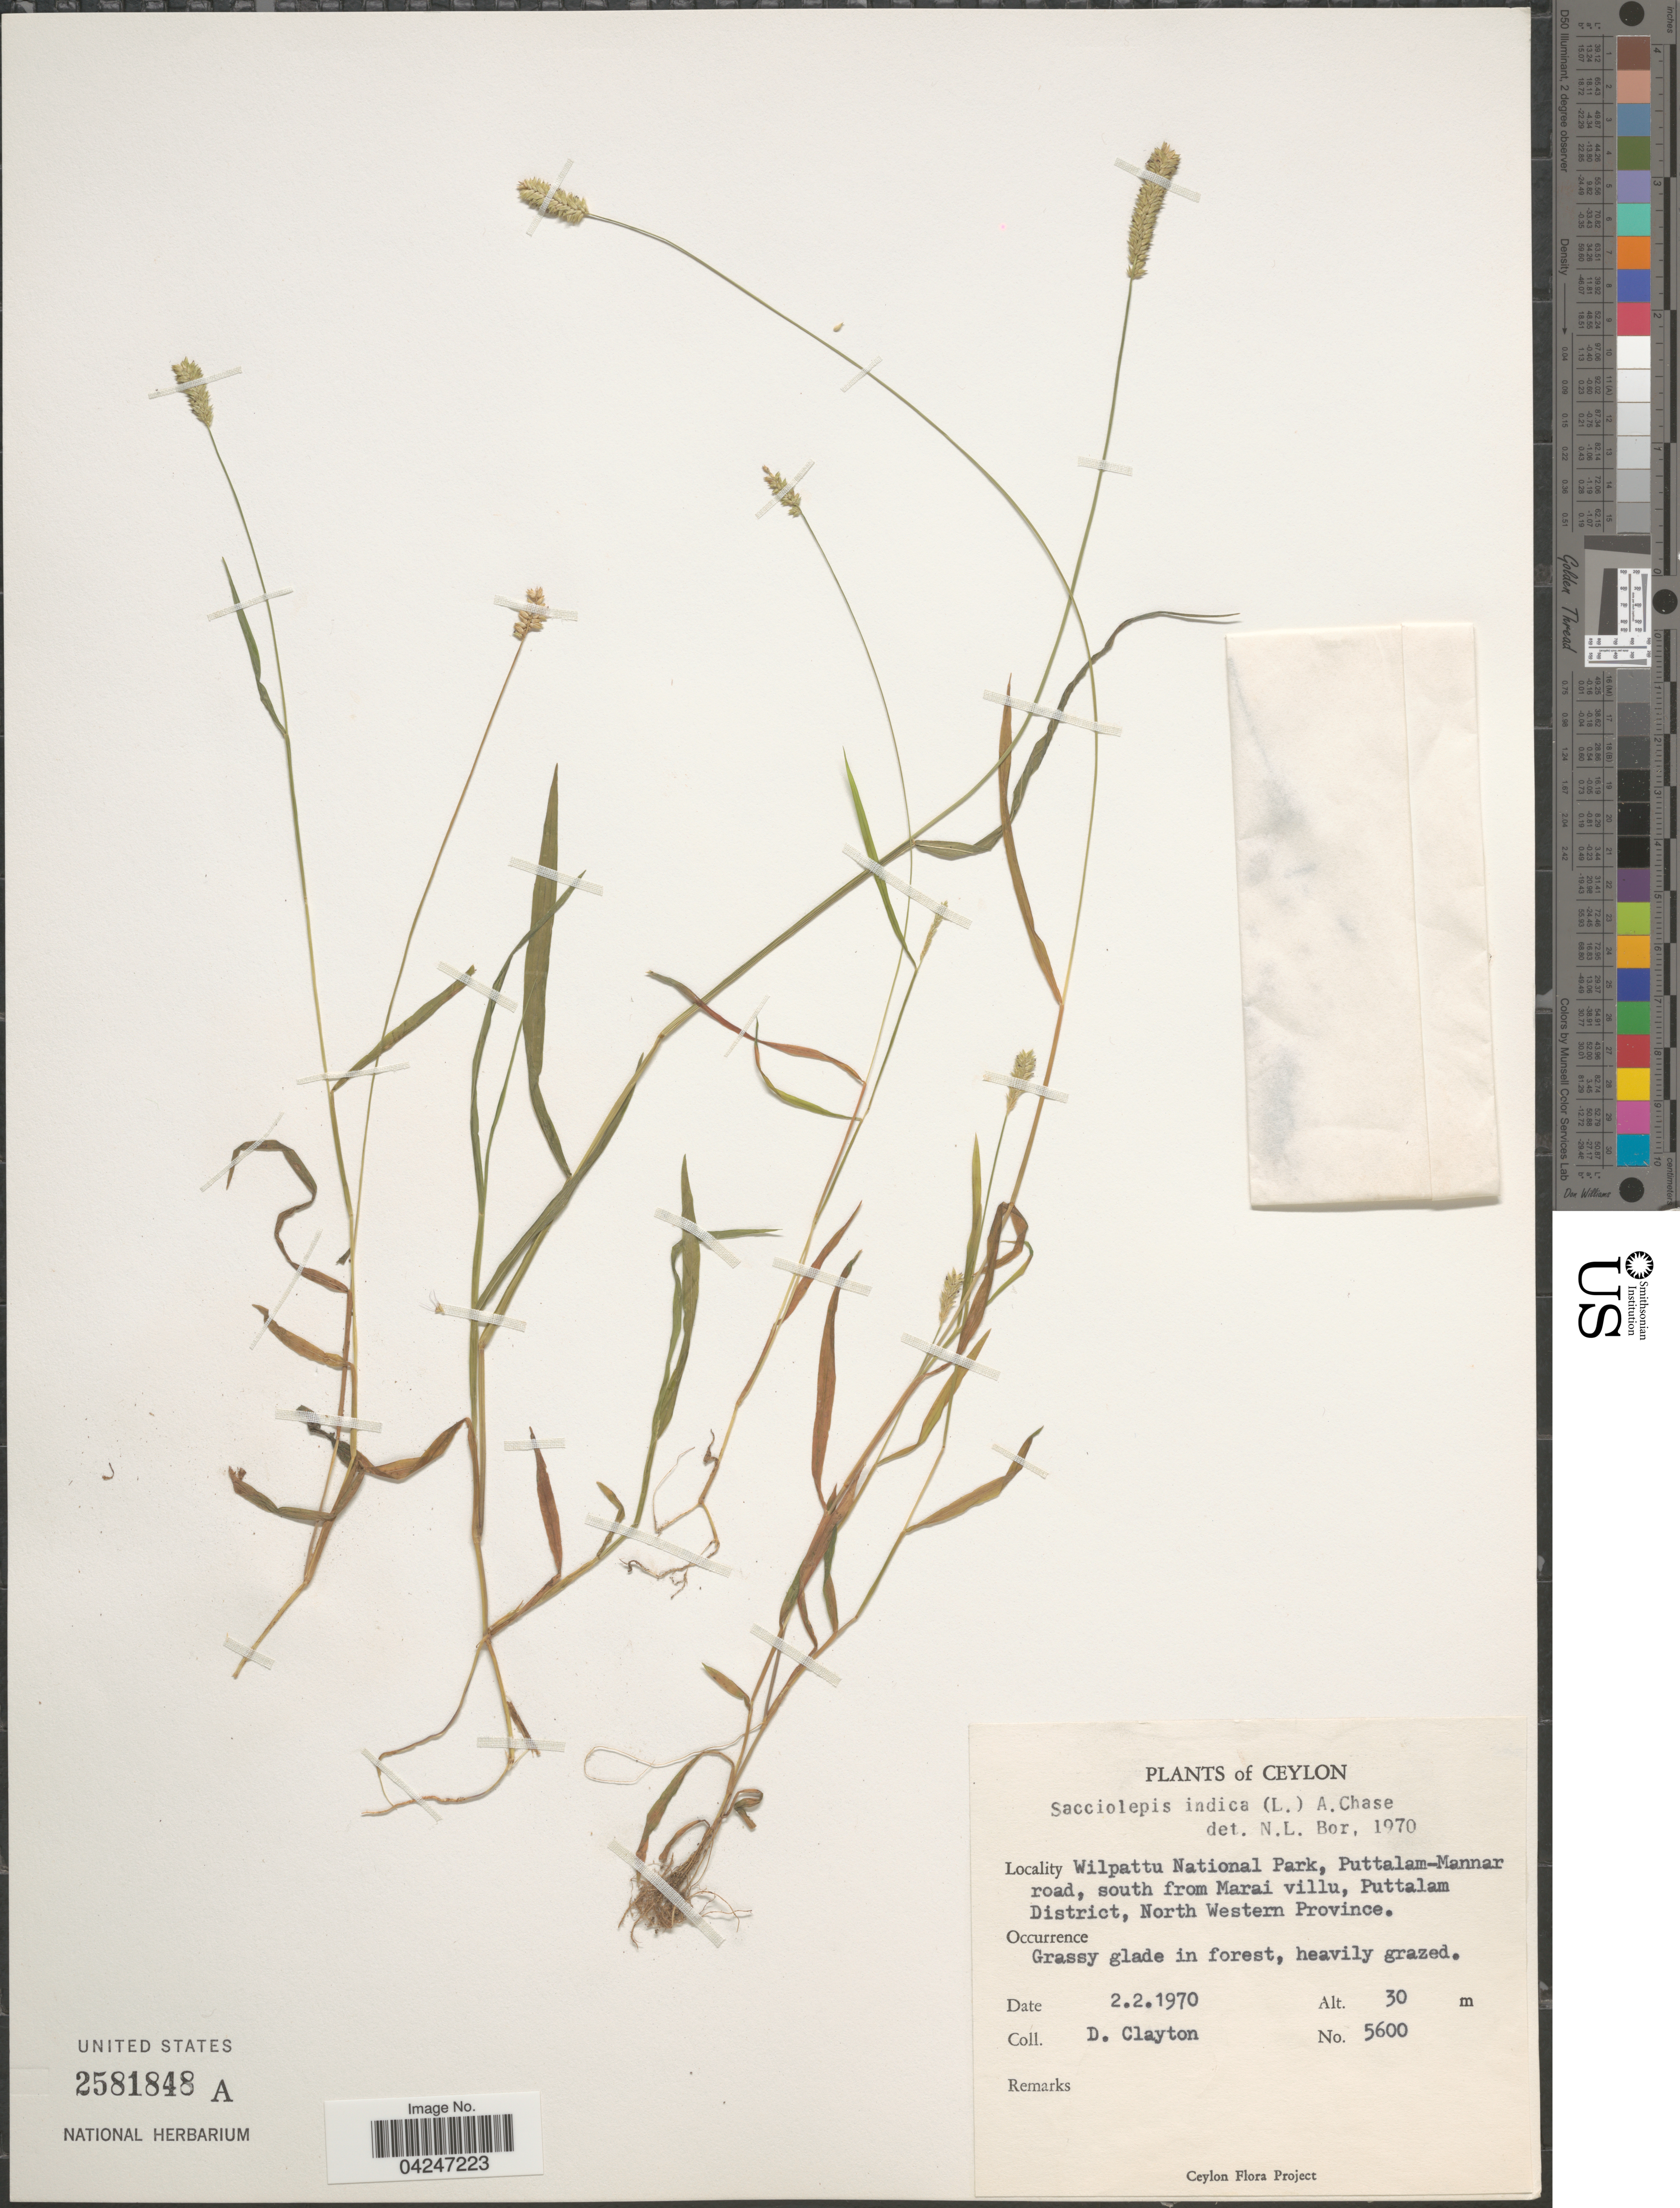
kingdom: Plantae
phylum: Tracheophyta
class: Liliopsida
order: Poales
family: Poaceae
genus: Sacciolepis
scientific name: Sacciolepis indica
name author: (L.) Chase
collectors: D. Clayton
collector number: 5600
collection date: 1970-02-02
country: Sri Lanka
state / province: North Western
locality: Ceylon. Wilpattu National Park, Puttalam-Mannar road, south from Marai villu, Puttalam District.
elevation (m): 30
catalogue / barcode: US 2581848A